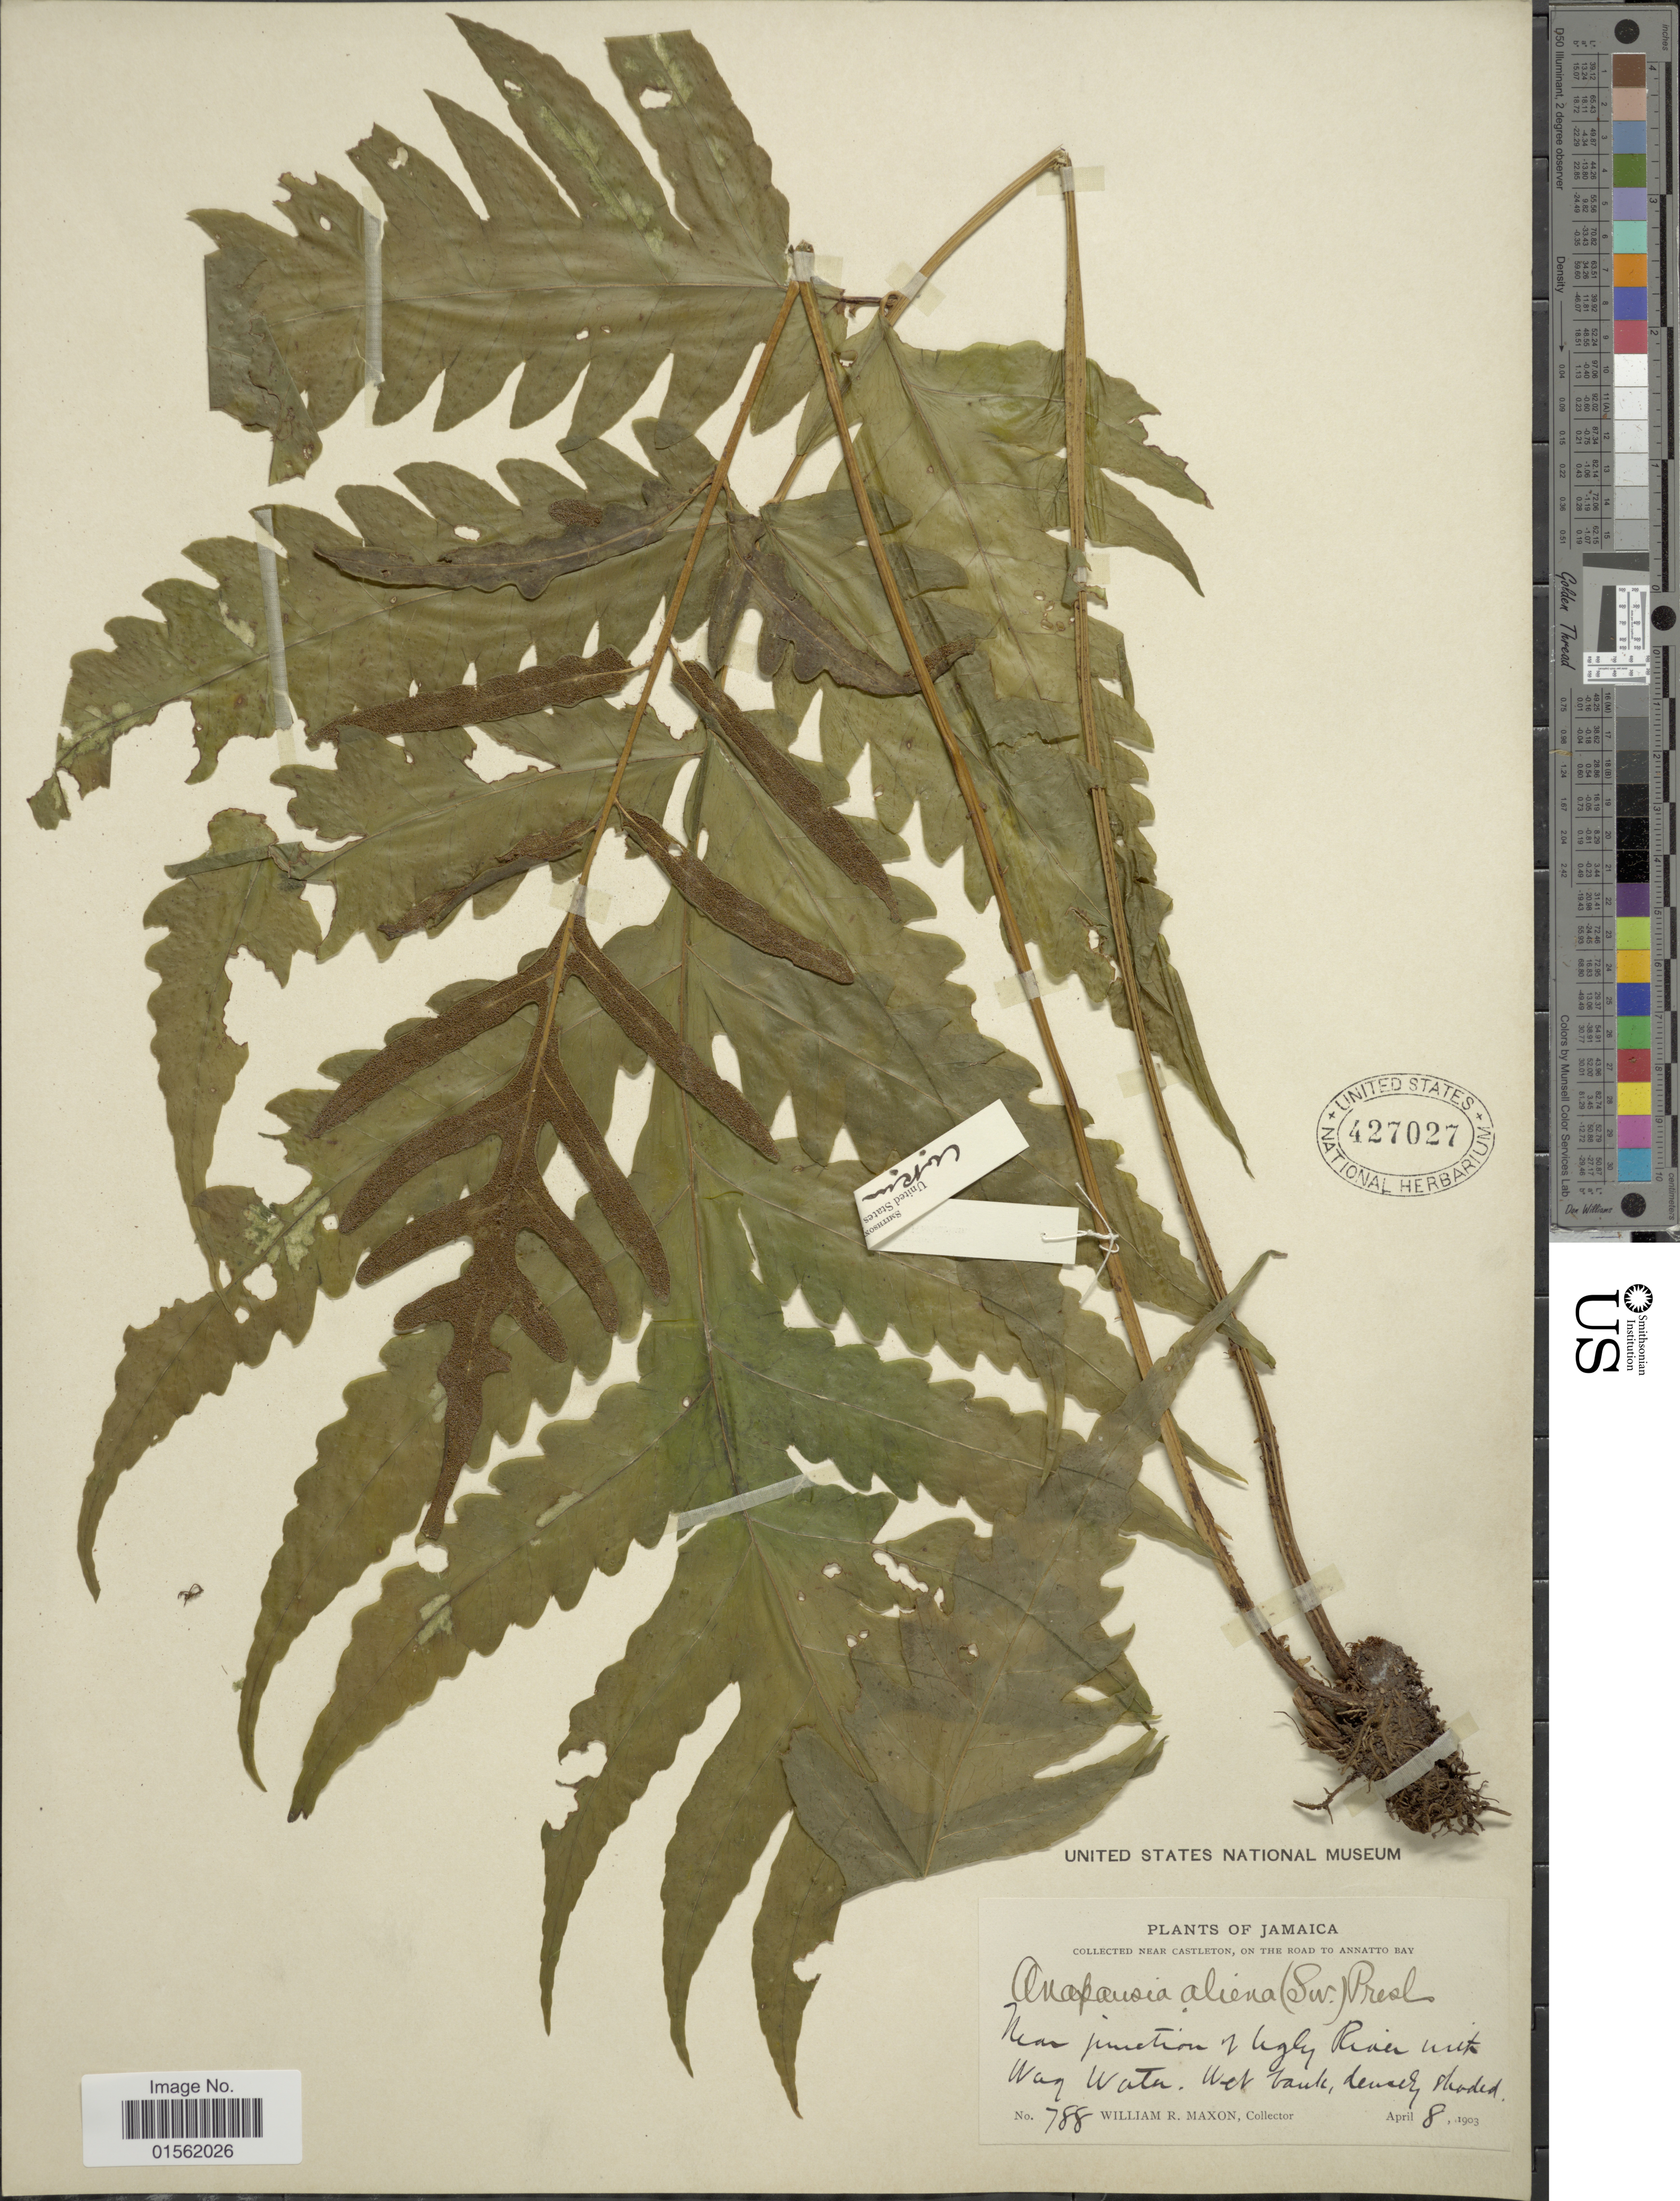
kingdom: Plantae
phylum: Tracheophyta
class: Polypodiopsida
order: Polypodiales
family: Dryopteridaceae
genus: Bolbitis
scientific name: Bolbitis portoricensis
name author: (Spreng.) Hennipman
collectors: W. R. Maxon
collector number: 788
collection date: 1903-04-08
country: Jamaica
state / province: Saint Mary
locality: Near Castleton, on the road to Annatto Bay. Near junction of Ugly River with Wag Water.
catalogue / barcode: US 427027